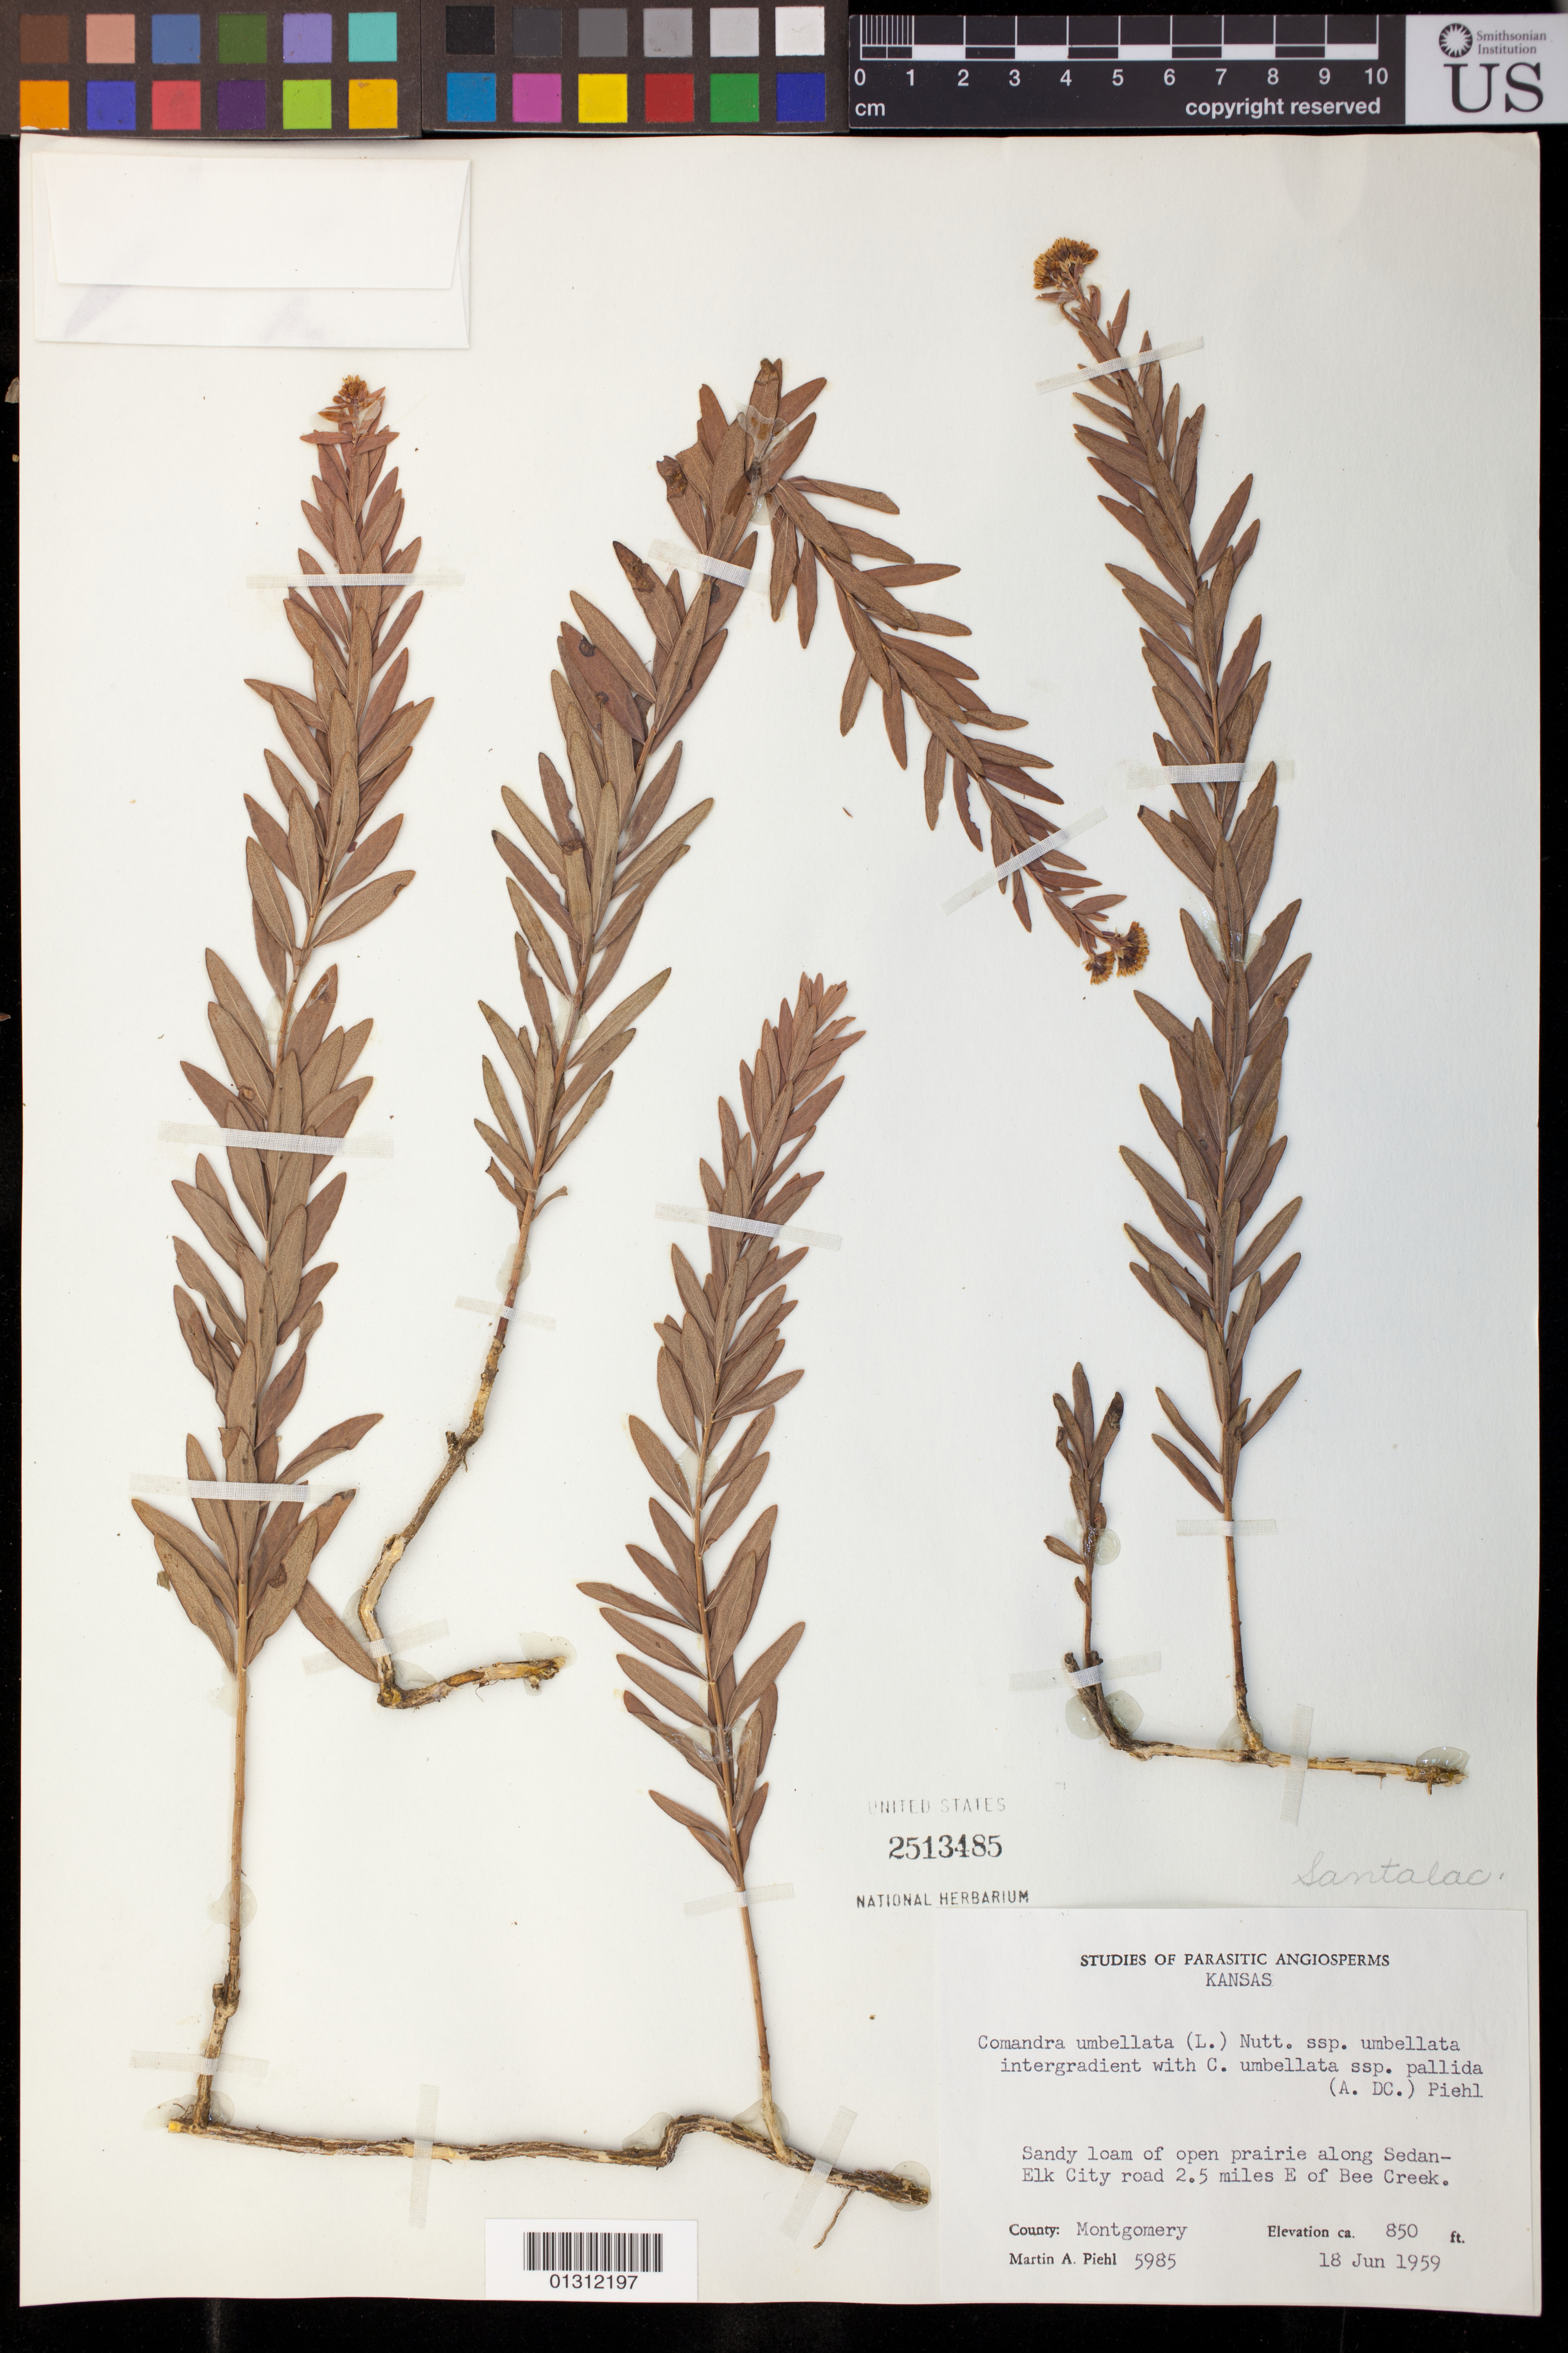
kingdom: Plantae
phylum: Tracheophyta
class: Magnoliopsida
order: Santalales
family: Comandraceae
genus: Comandra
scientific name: Comandra umbellata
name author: (L.) Nutt.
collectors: M. Piehl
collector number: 5985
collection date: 1959-06-18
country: United States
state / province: Kansas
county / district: Montgomery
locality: along Sedan-Elk City road 2.5 miles E of Bee Creek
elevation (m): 259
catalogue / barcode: US 2513485